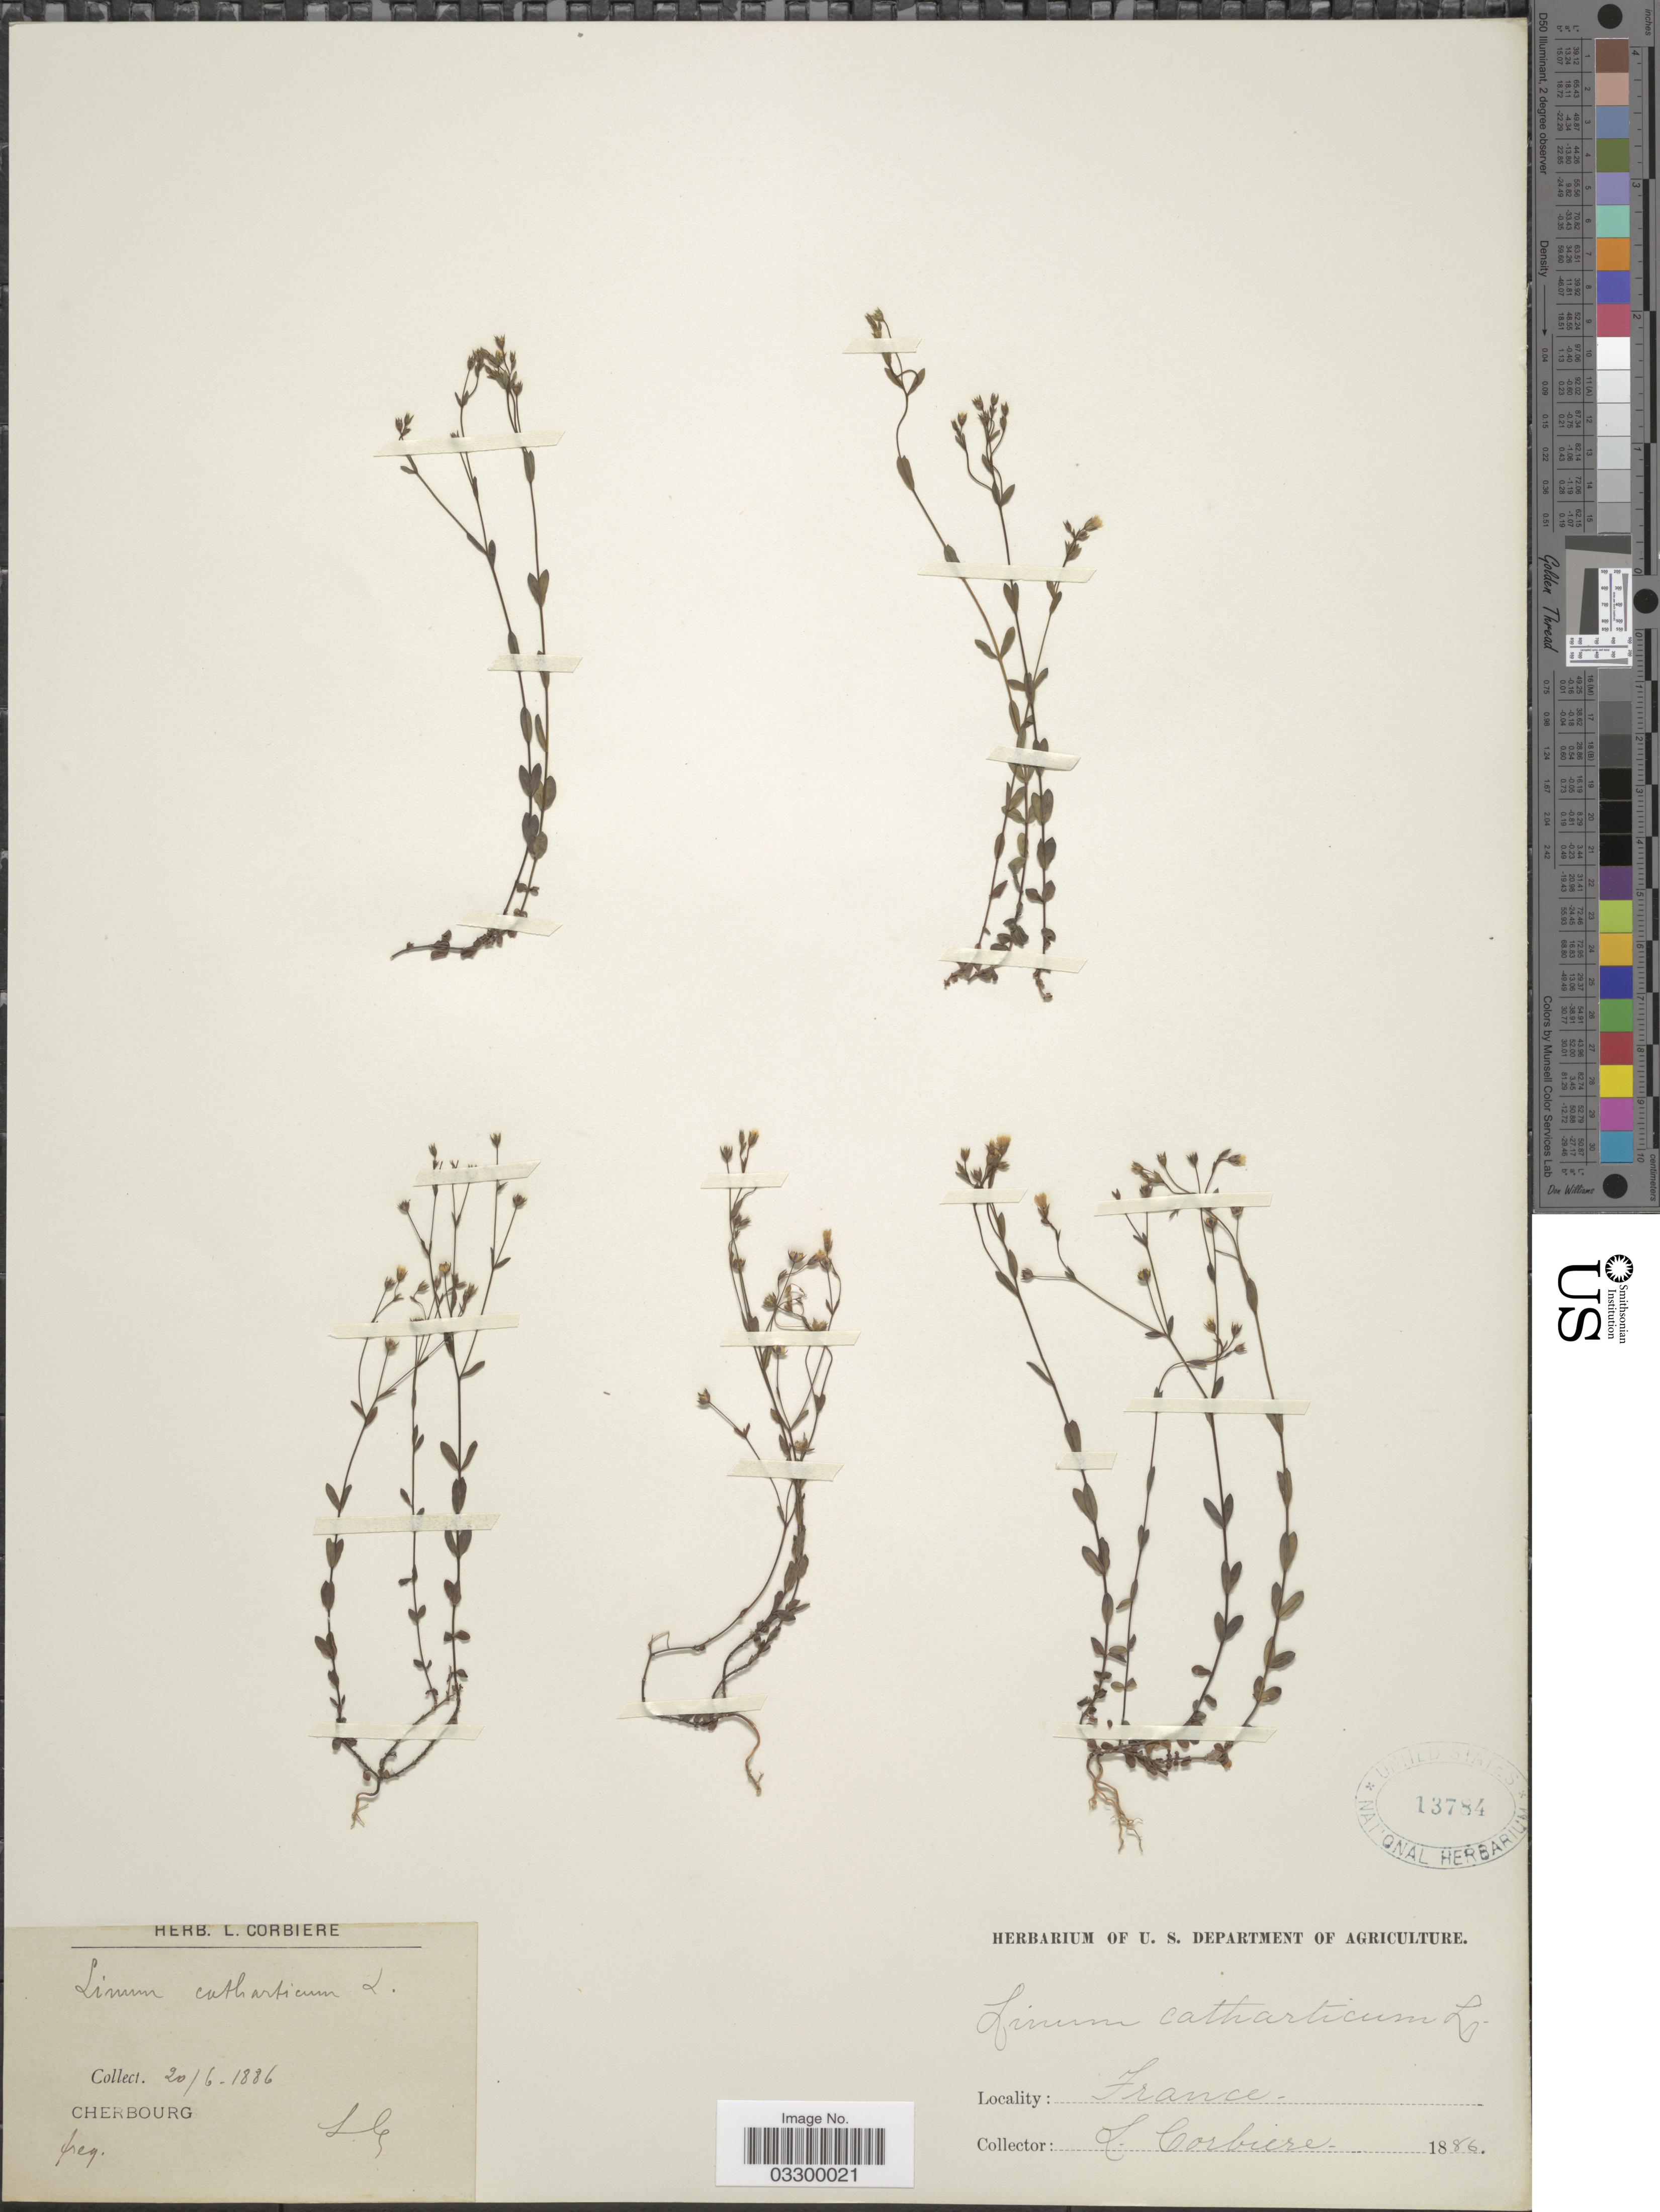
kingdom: Plantae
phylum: Tracheophyta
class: Magnoliopsida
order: Malpighiales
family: Linaceae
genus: Linum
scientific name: Linum catharticum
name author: L.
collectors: L. Corbière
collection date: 1886-06-20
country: France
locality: Cherbourg.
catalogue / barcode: US 13784